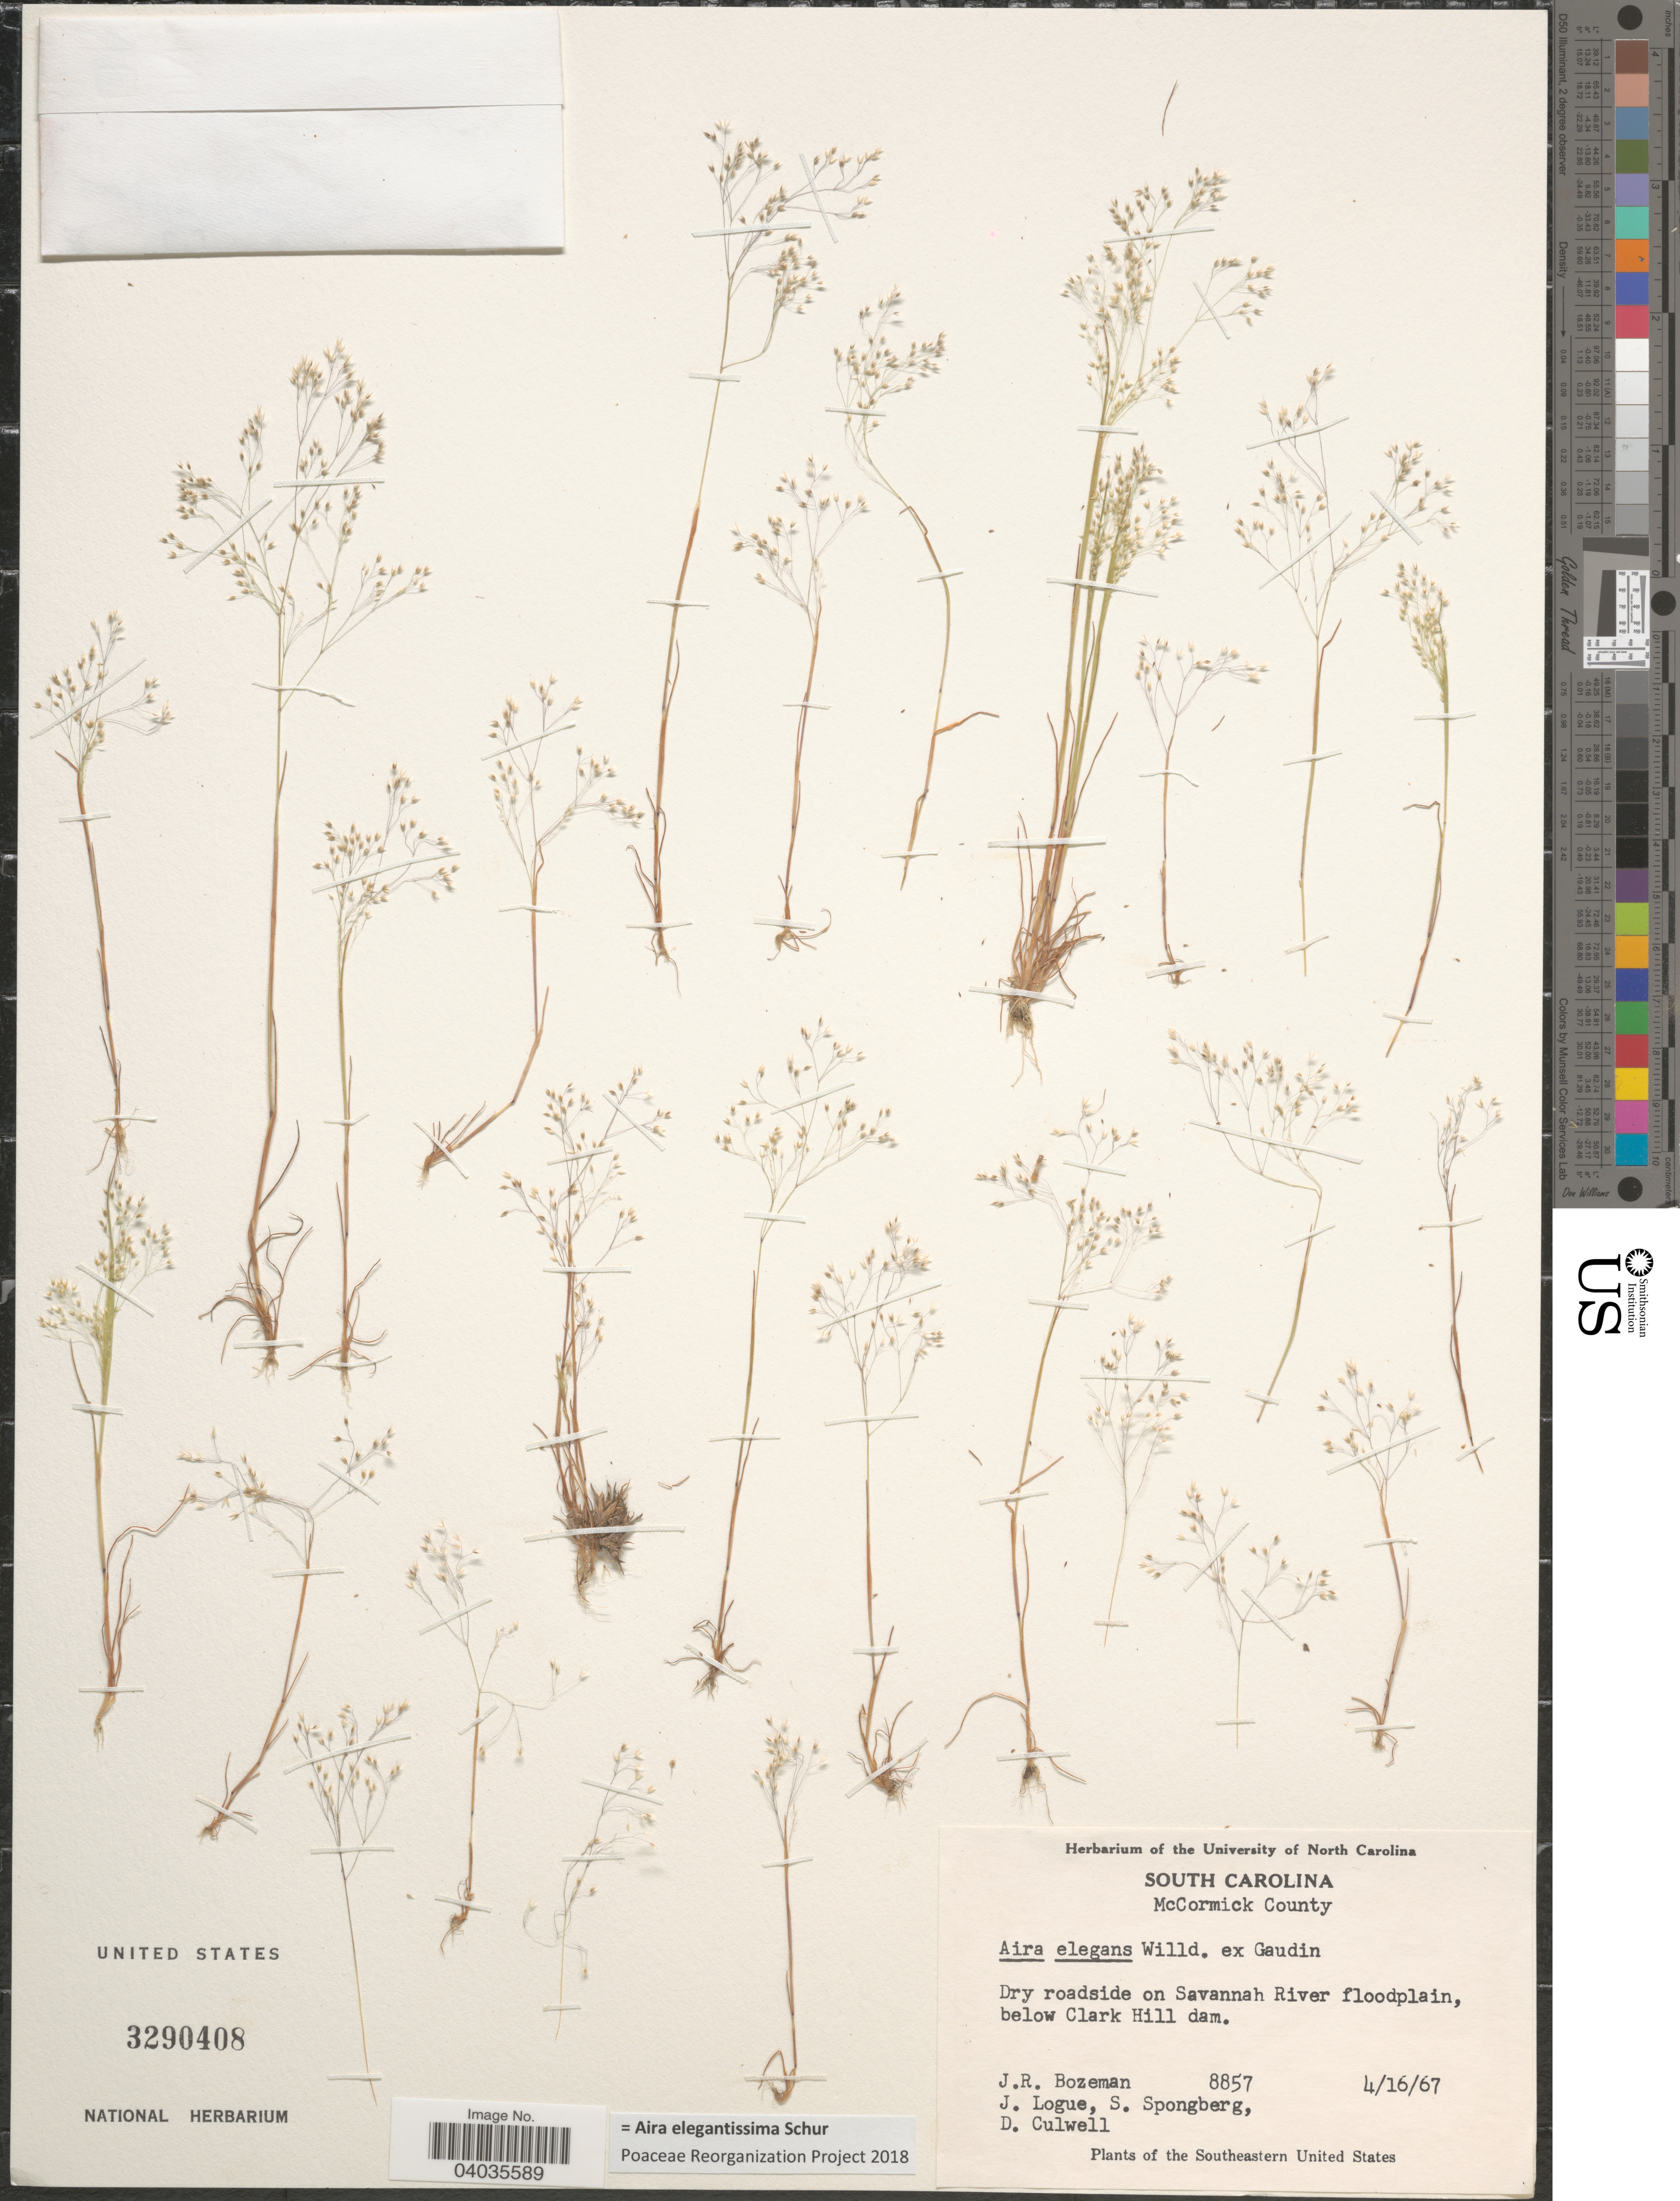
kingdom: Plantae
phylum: Tracheophyta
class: Liliopsida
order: Poales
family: Poaceae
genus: Aira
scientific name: Aira elegantissima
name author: Schur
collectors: J. R. Bozeman, J. Logue, S. A.Spongberg & D. Culwell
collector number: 8857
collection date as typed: Transcribed d/m/y: 16/4/67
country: United States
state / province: South Carolina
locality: McCormick County. On Savannah River floodplain, below Clark Hill dam.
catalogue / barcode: US 3290408